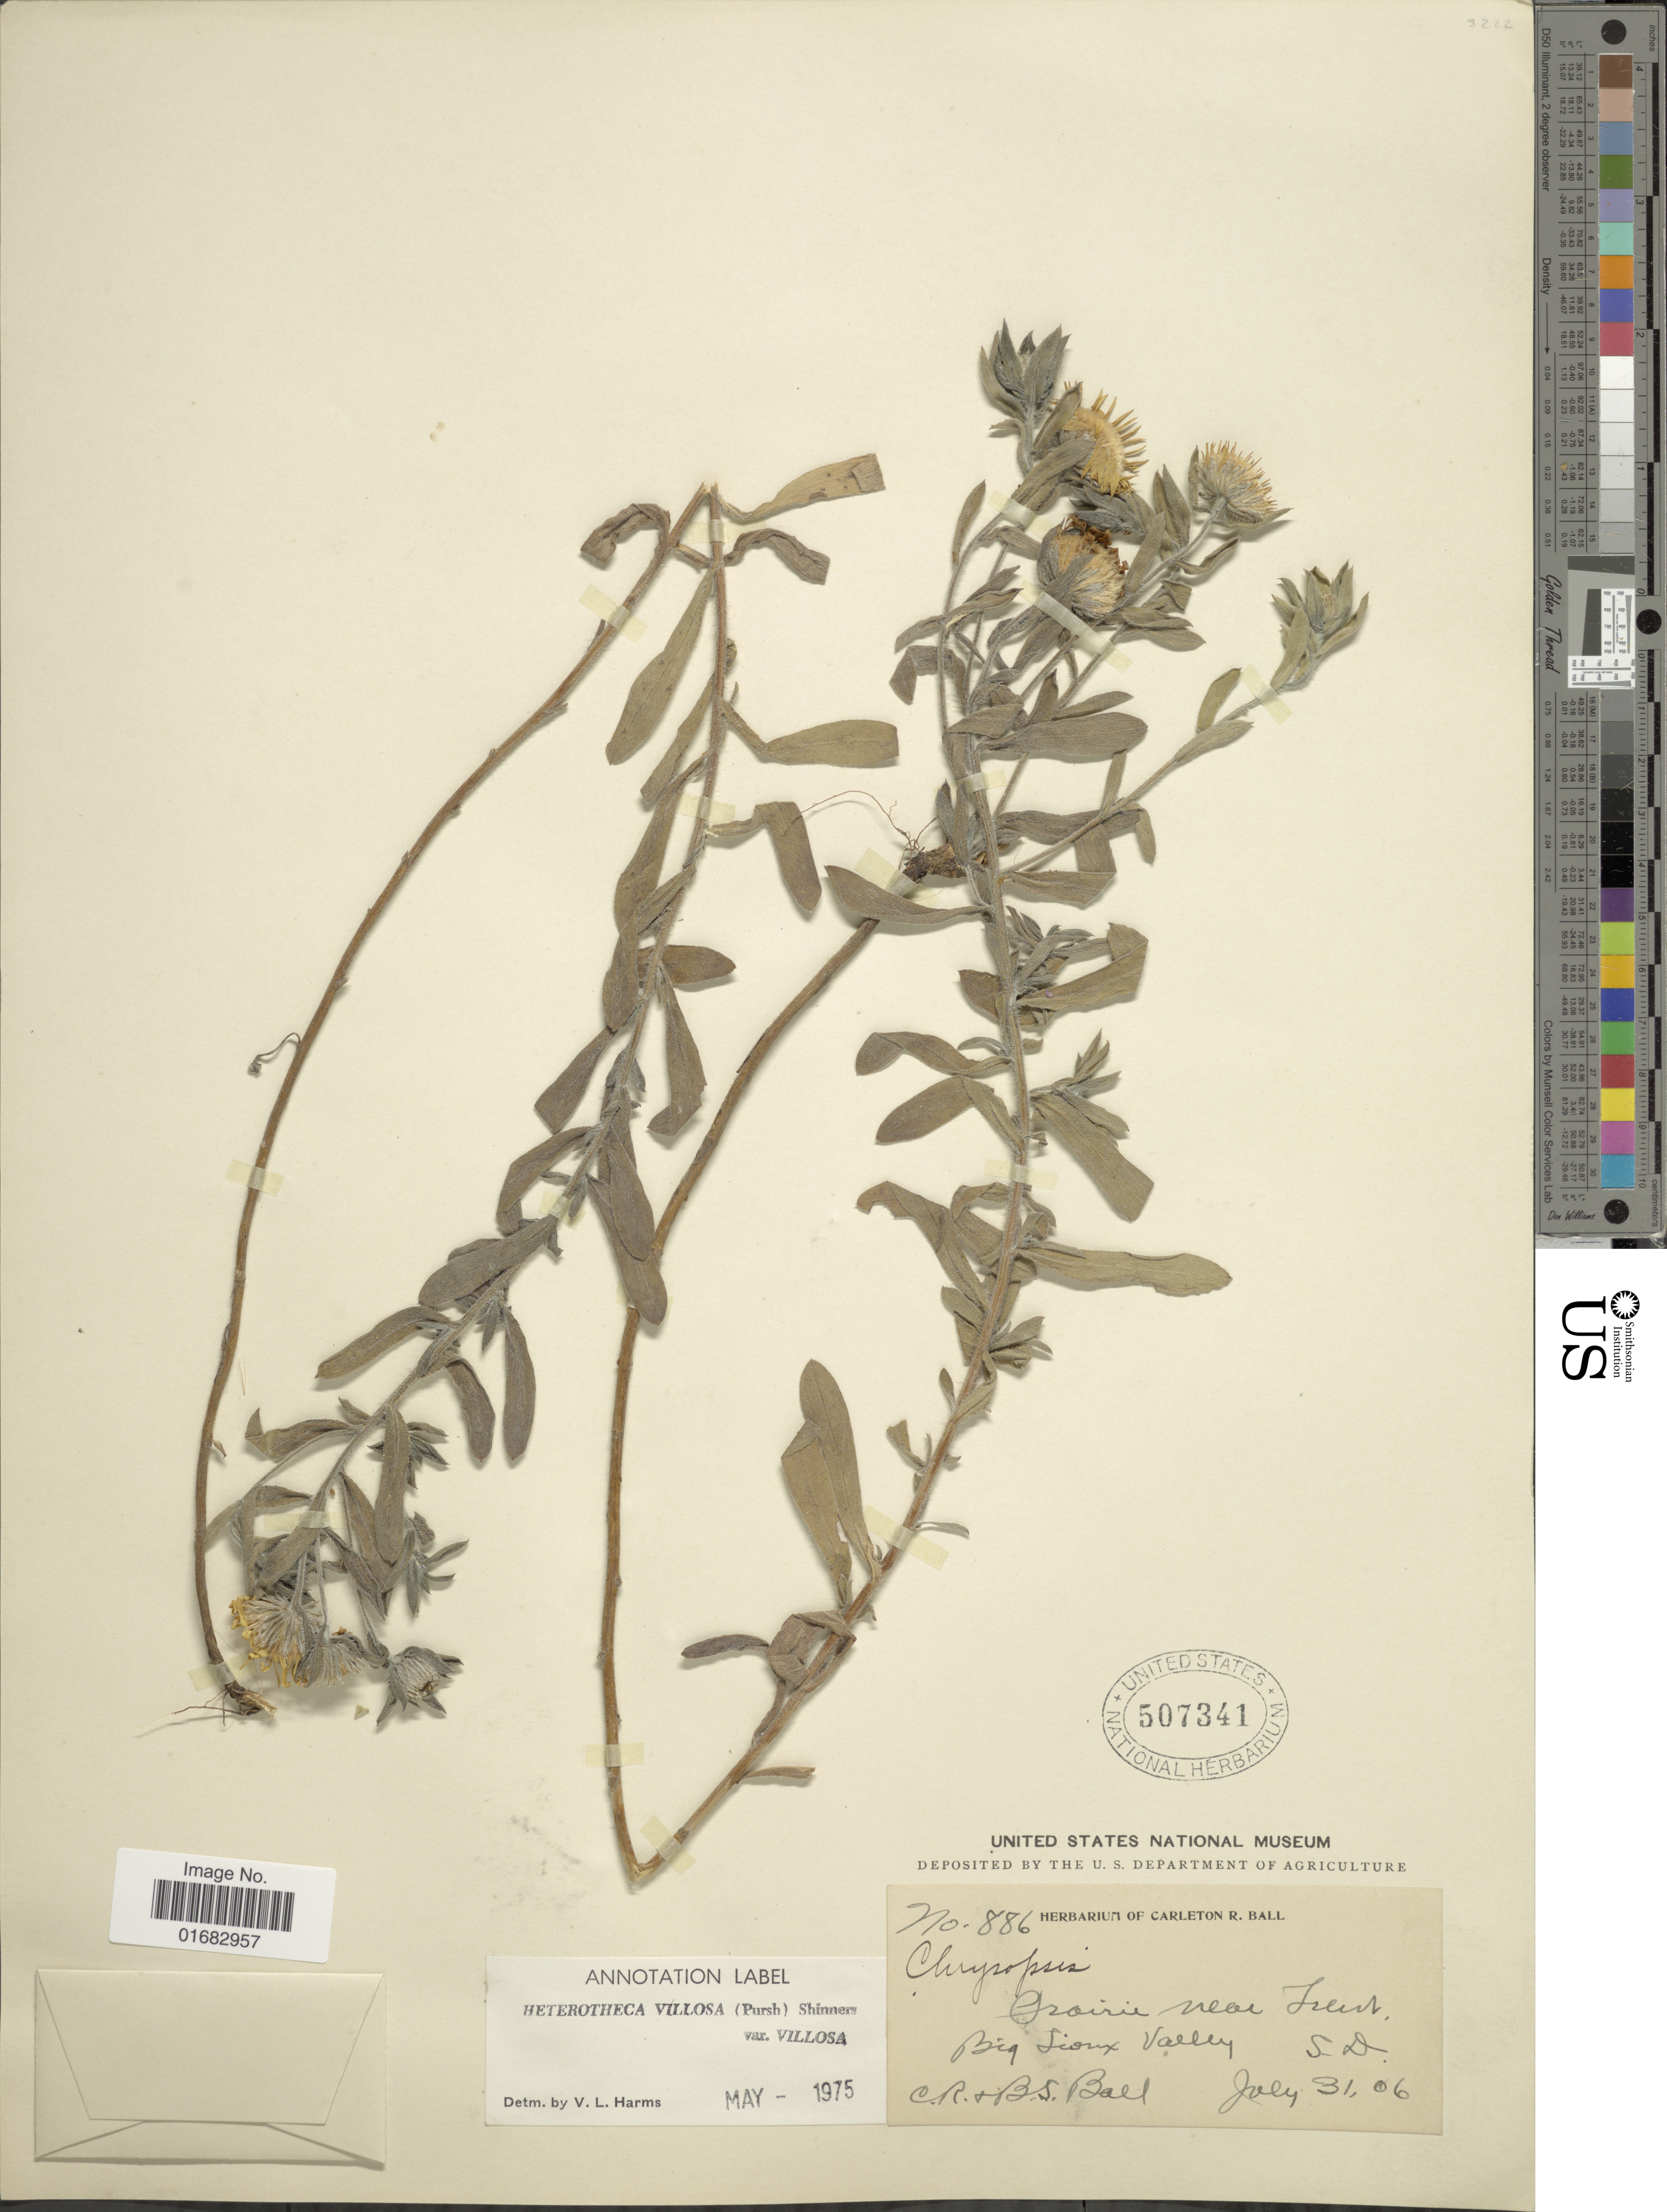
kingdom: Plantae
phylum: Tracheophyta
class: Magnoliopsida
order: Asterales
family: Asteraceae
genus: Heterotheca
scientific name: Heterotheca villosa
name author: (Pursh) Shinners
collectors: C. R. Ball & B. S. Ball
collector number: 886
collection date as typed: Transcribed d/m/y: 31/7/6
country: United States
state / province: South Dakota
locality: Prairie near Kent, Big Lion Valley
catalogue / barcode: US 507341